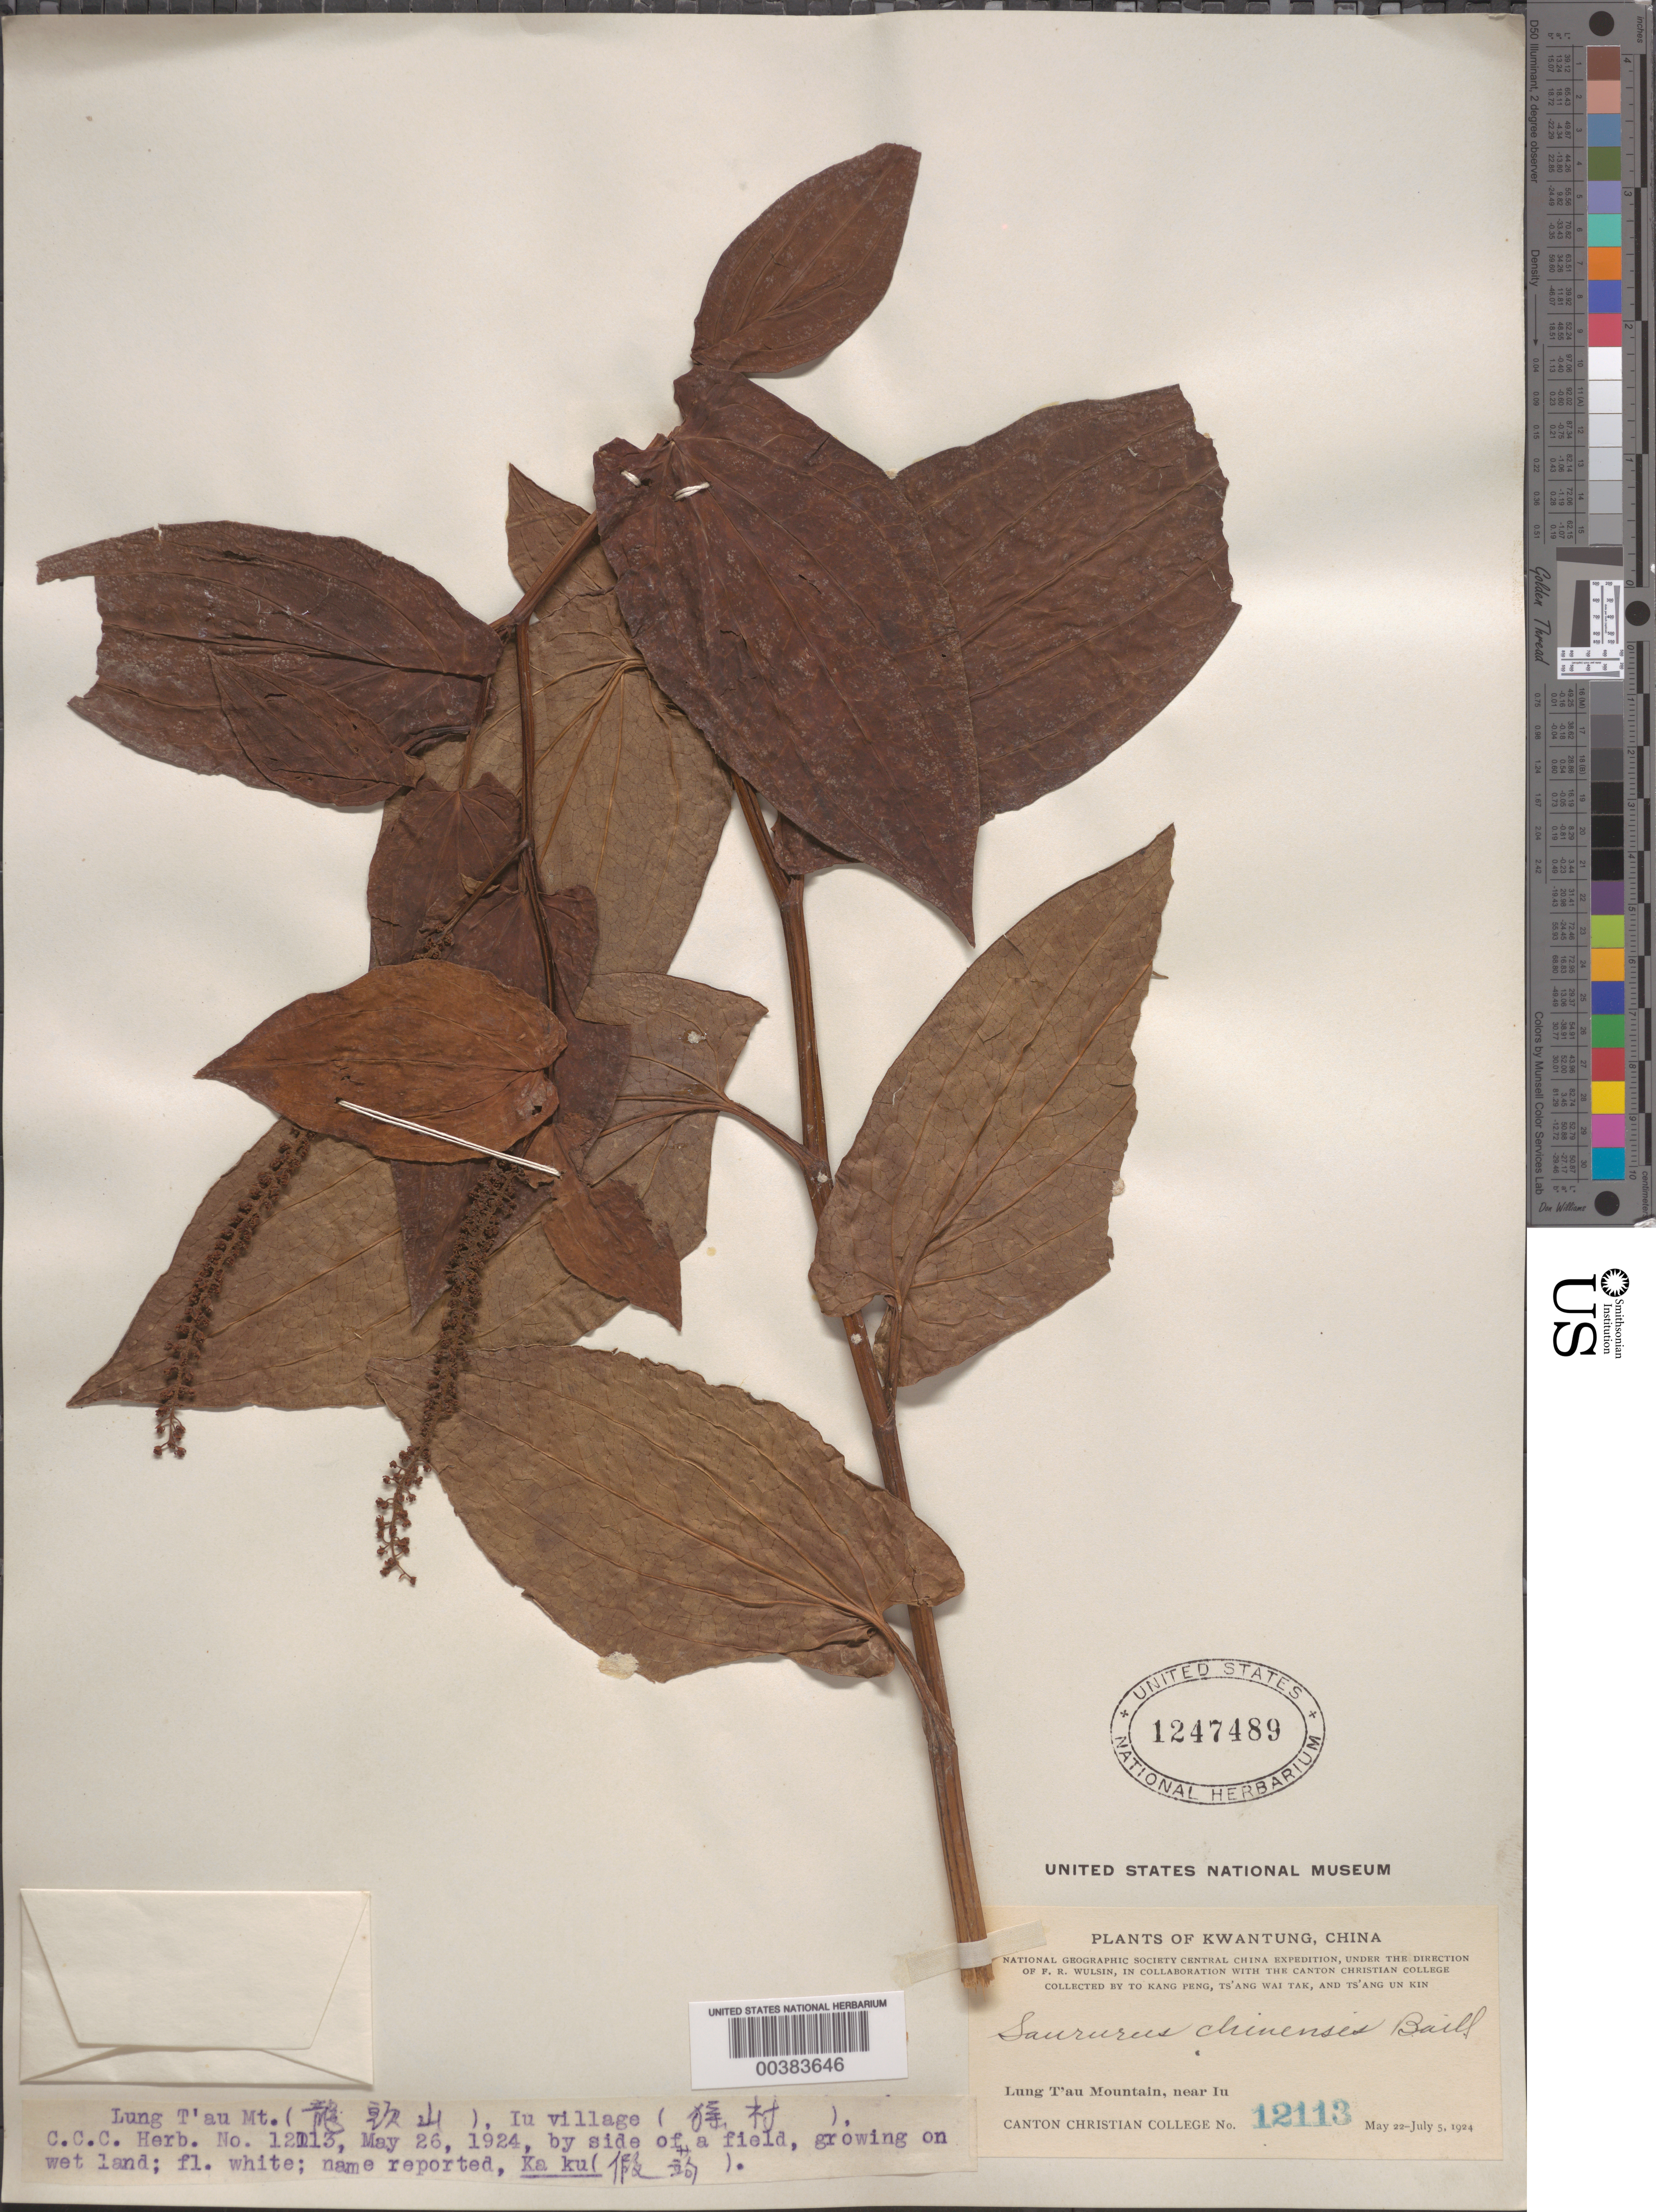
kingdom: Plantae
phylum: Tracheophyta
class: Magnoliopsida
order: Piperales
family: Saururaceae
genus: Saururus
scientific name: Saururus chinensis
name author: (Lour.) Baill.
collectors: Kang Peng To, W. T. Tsang & U. K. Tsang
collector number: C.c.c.12113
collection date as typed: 26 May 1924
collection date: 1924-05-26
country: China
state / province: Guangdong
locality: Lung t'au mt., near iu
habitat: By the side of a field, in wet land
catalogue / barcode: US 1247489